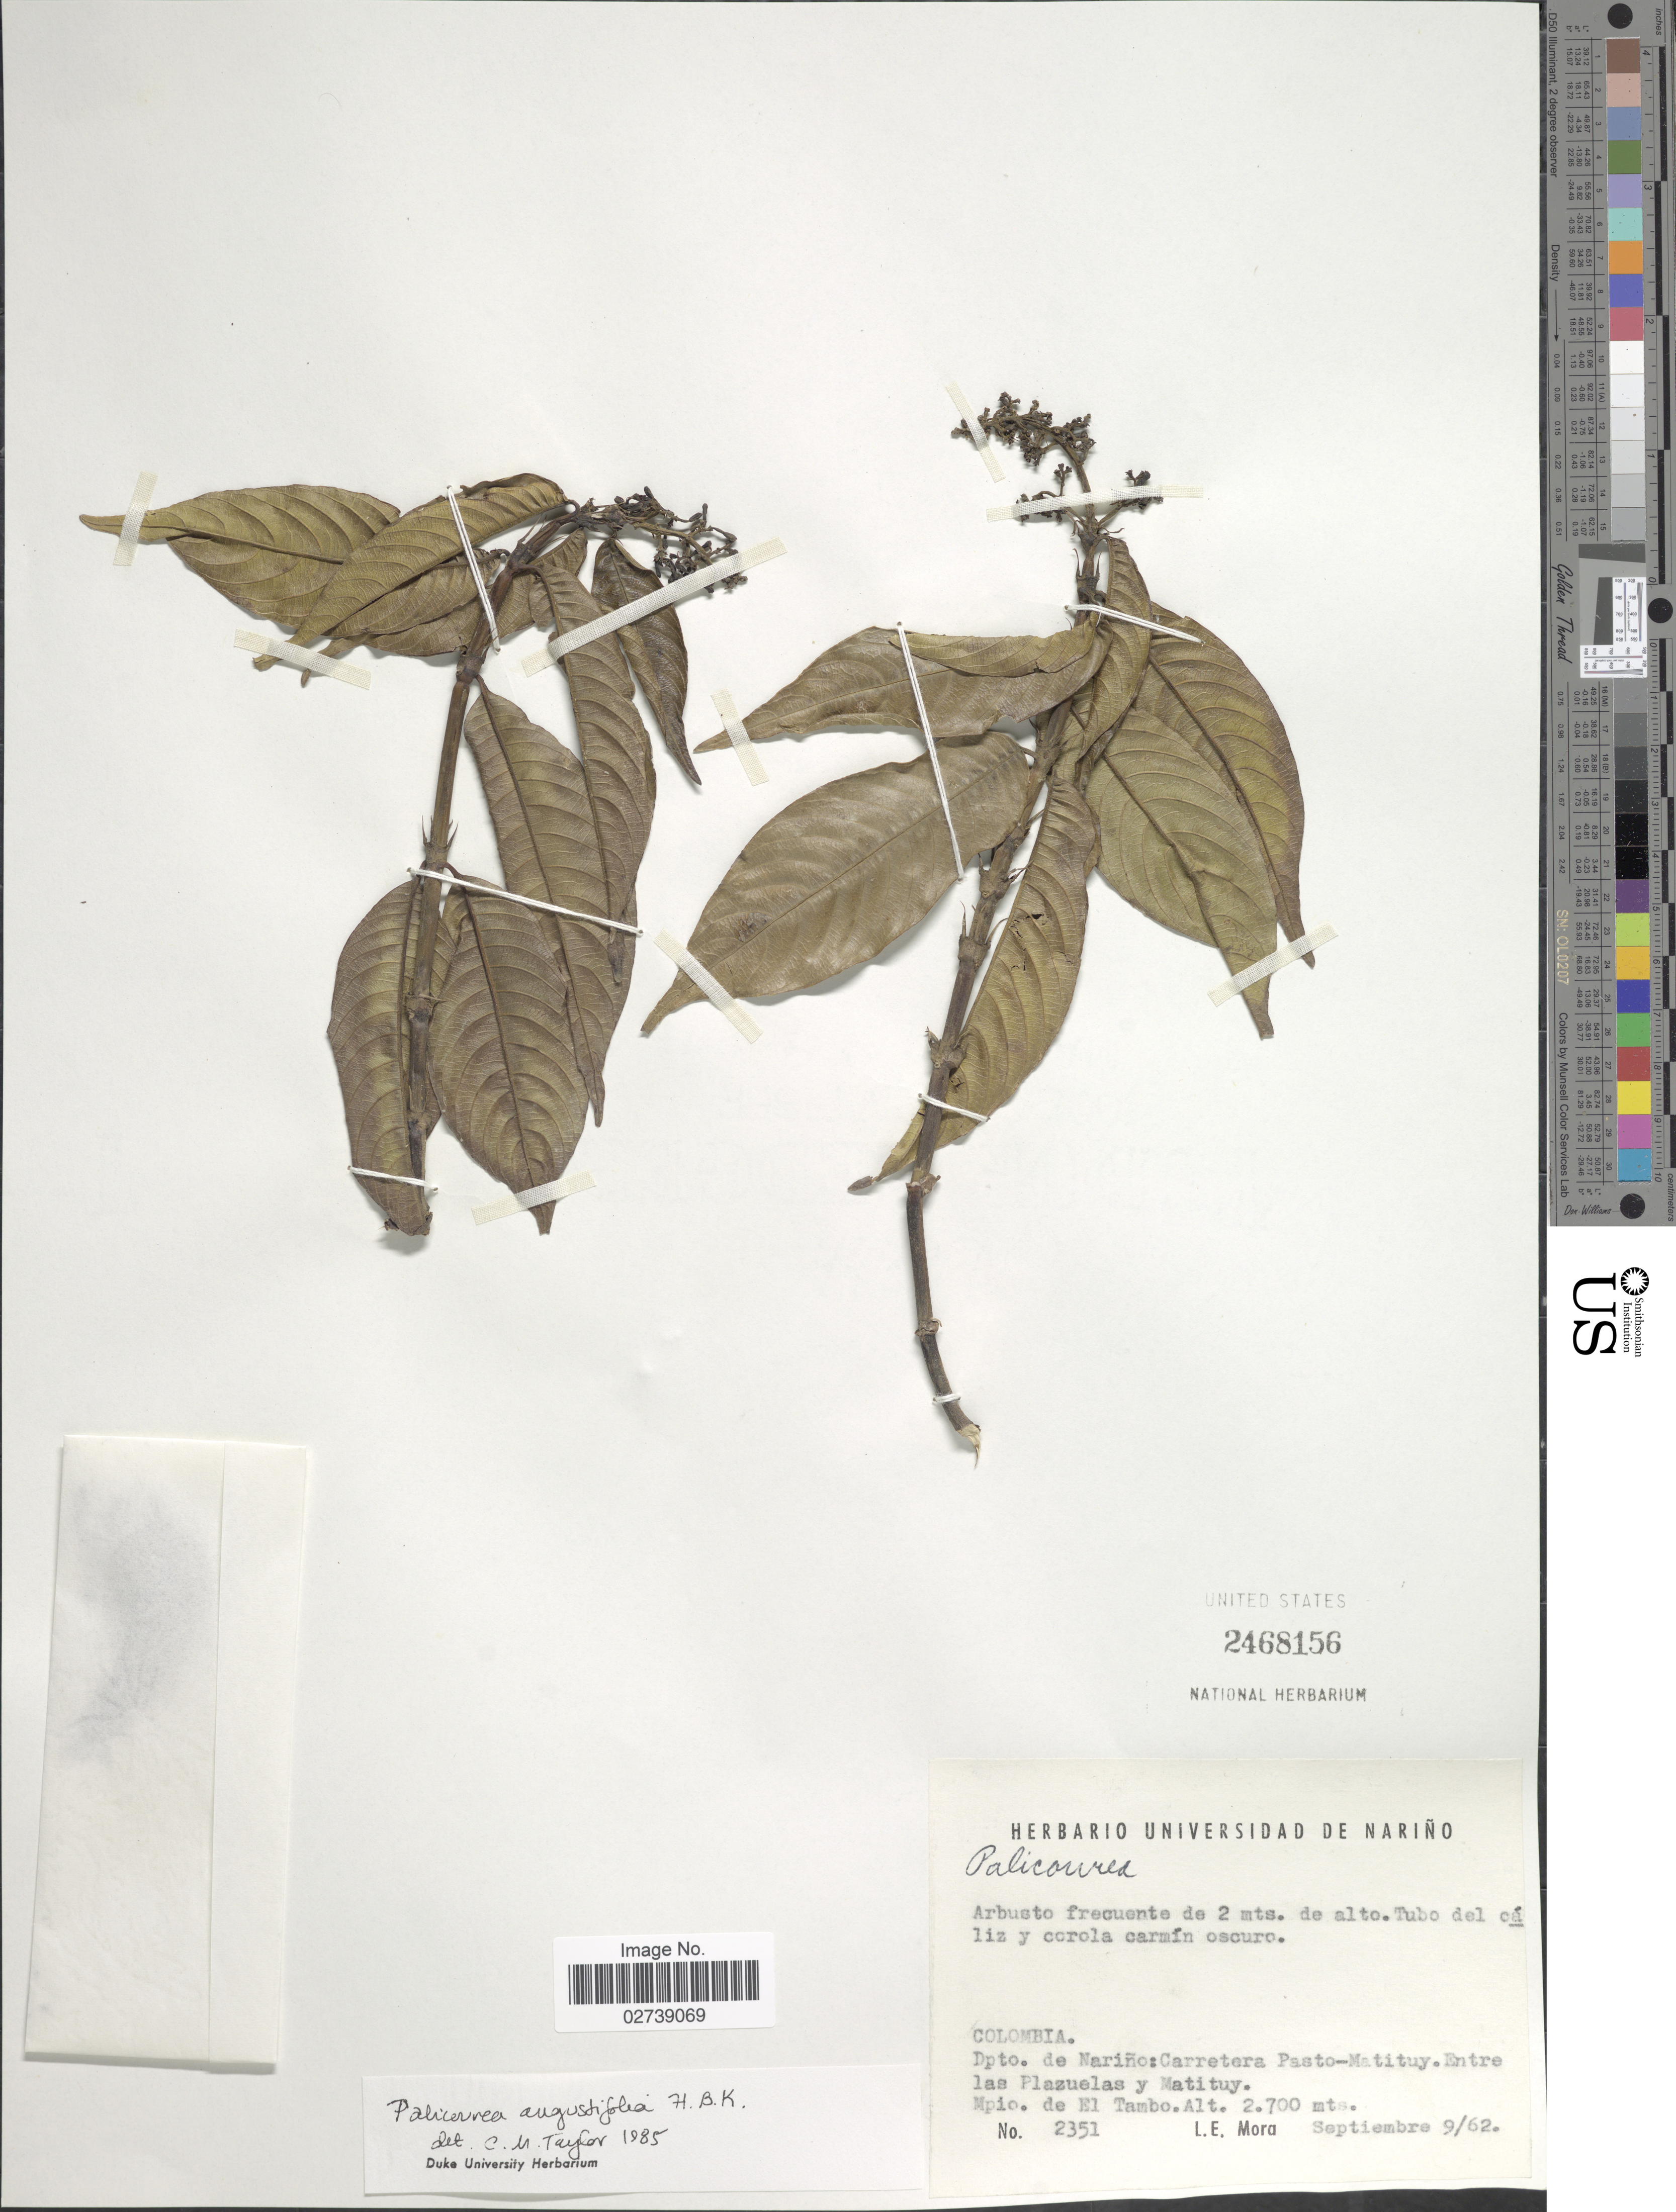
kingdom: Plantae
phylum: Tracheophyta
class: Magnoliopsida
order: Gentianales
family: Rubiaceae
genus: Palicourea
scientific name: Palicourea angustifolia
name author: Kunth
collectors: L. Mora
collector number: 2351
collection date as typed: Transcribed d/m/y: 9/9/62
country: Colombia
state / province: Nariño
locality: Colombia. Dpto. de Narino: Carretera Pasto - Matituy, Entre las Plazuelas y Matituy. Mpio. de El Tambo.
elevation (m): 2700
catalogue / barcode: US 2468156